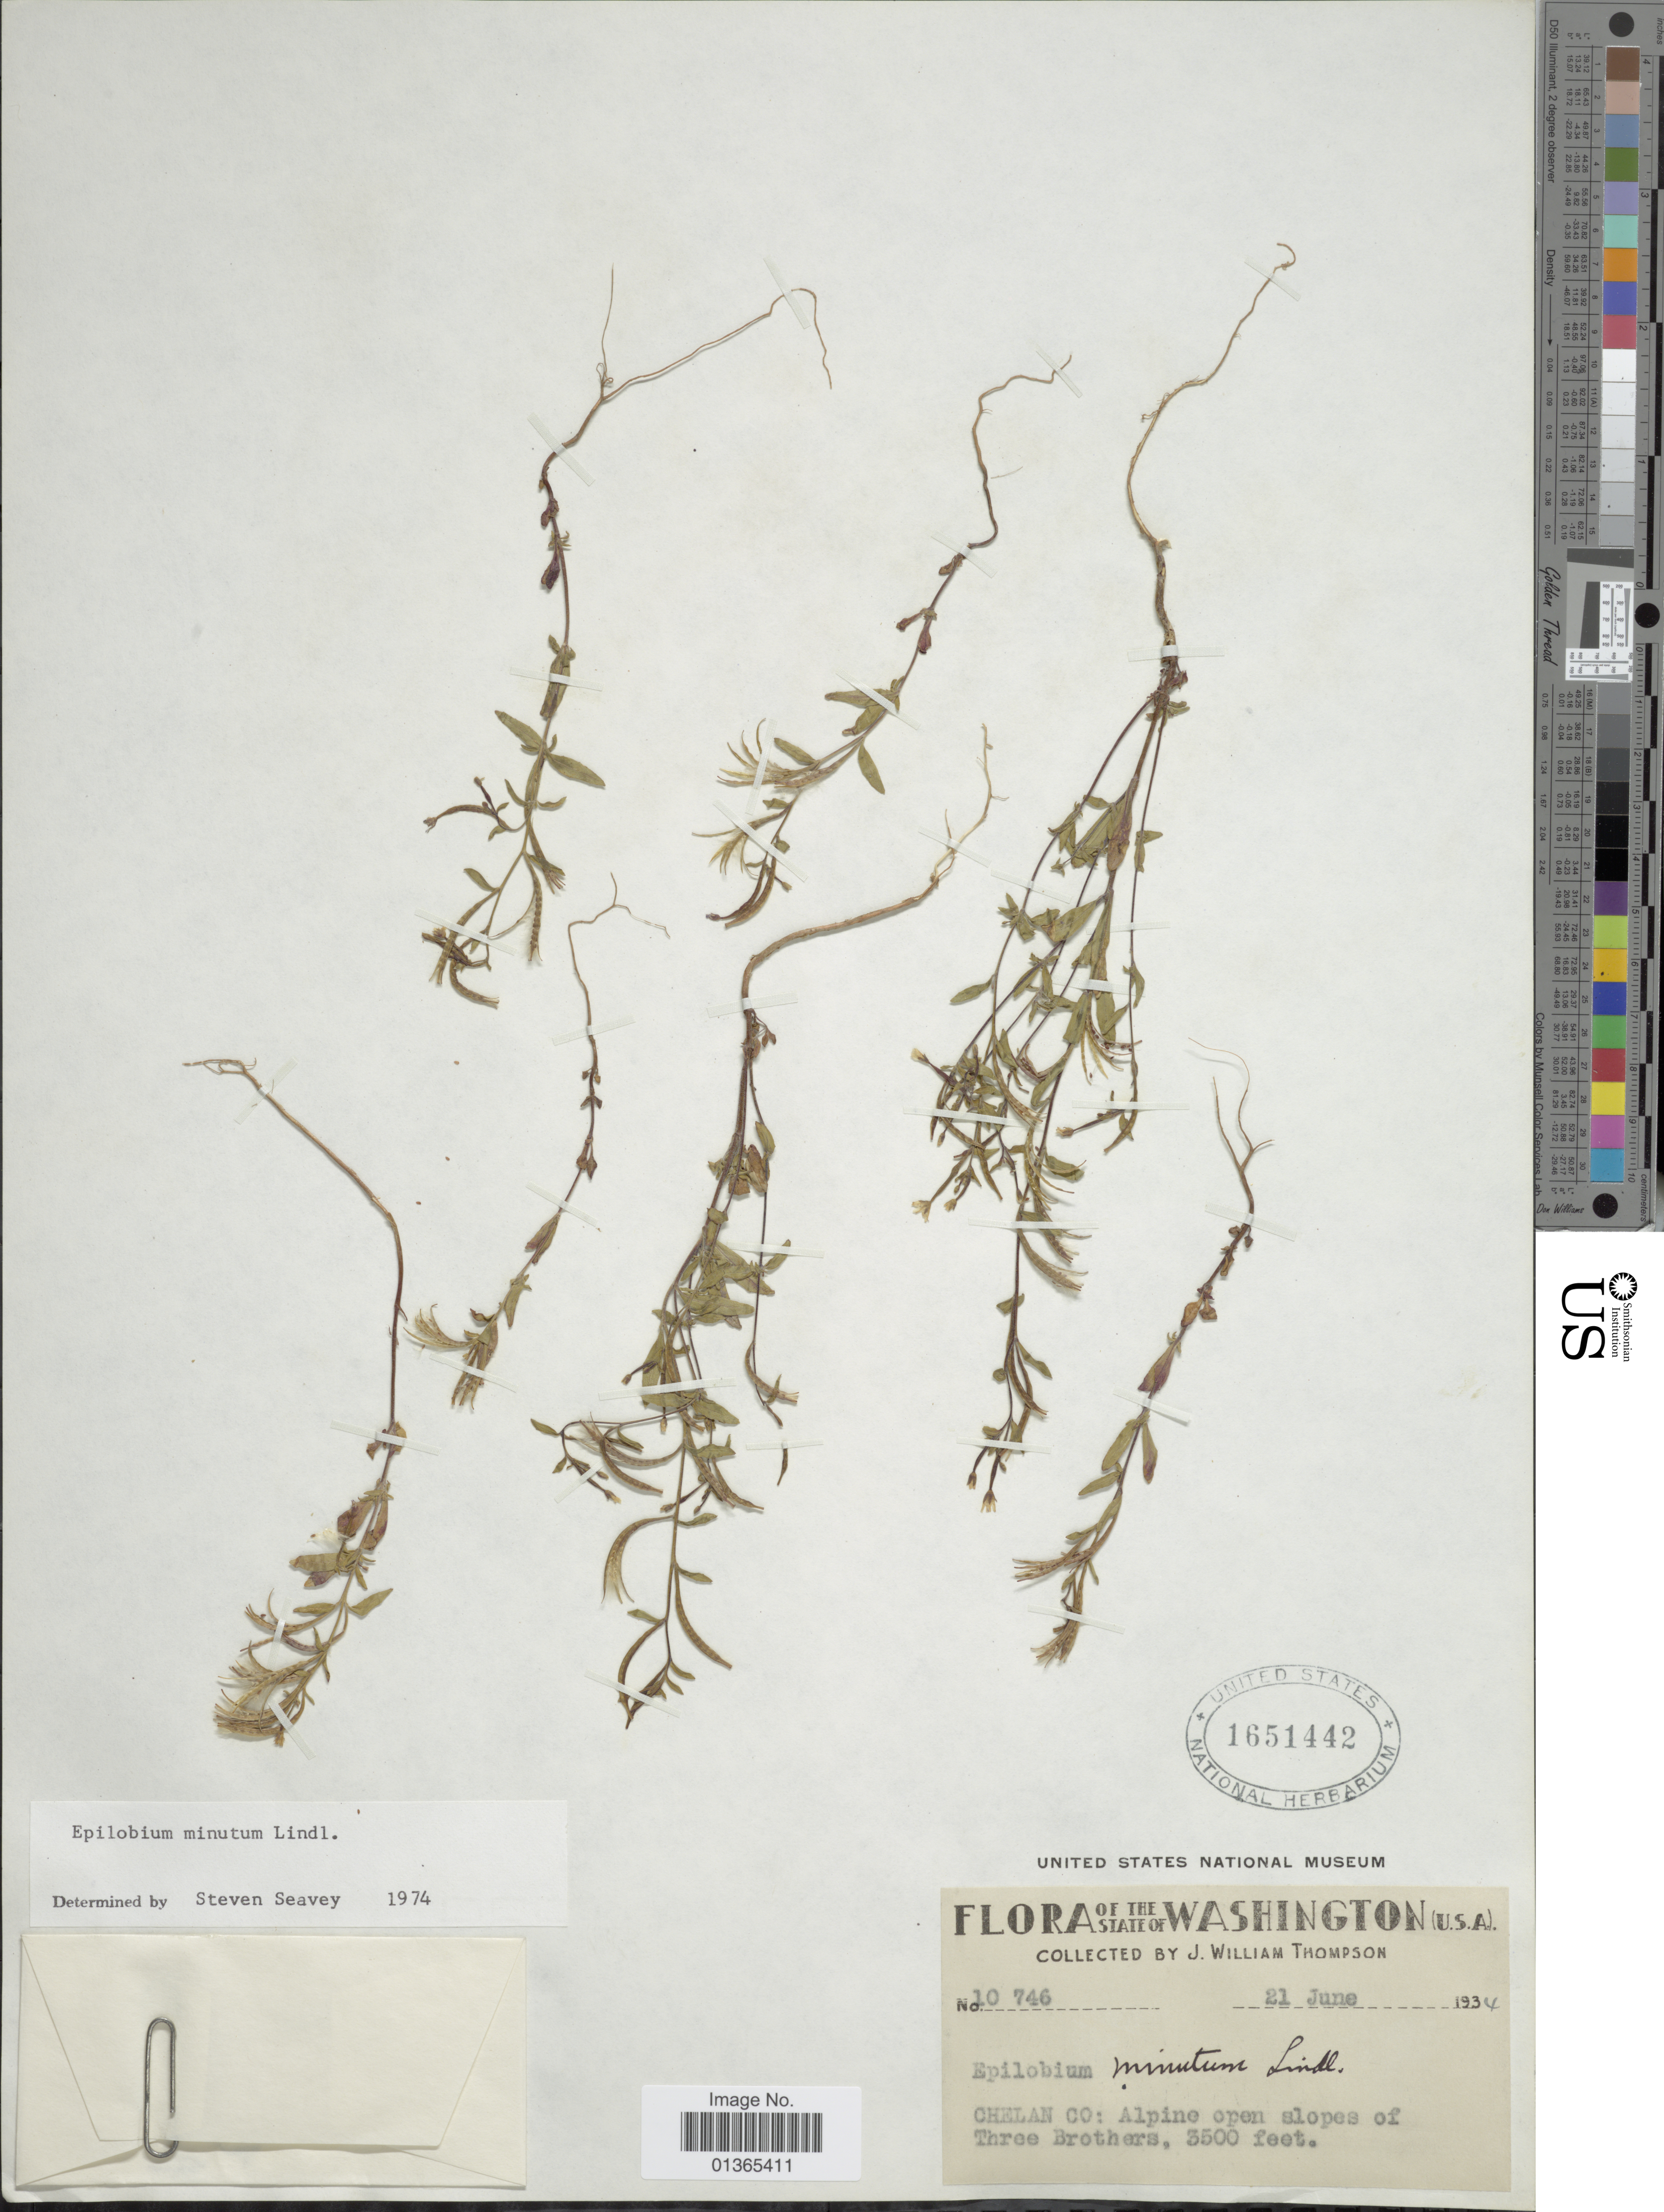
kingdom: Plantae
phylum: Tracheophyta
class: Magnoliopsida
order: Myrtales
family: Onagraceae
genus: Epilobium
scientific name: Epilobium minutum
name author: Lindl. ex Lehm.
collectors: J. W. Thompson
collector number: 10746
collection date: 1934-06-21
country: United States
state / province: Washington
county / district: Chelan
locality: Chelan Co: Alpine open slopes of Three Brothers.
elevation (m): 1067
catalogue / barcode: US 1651442